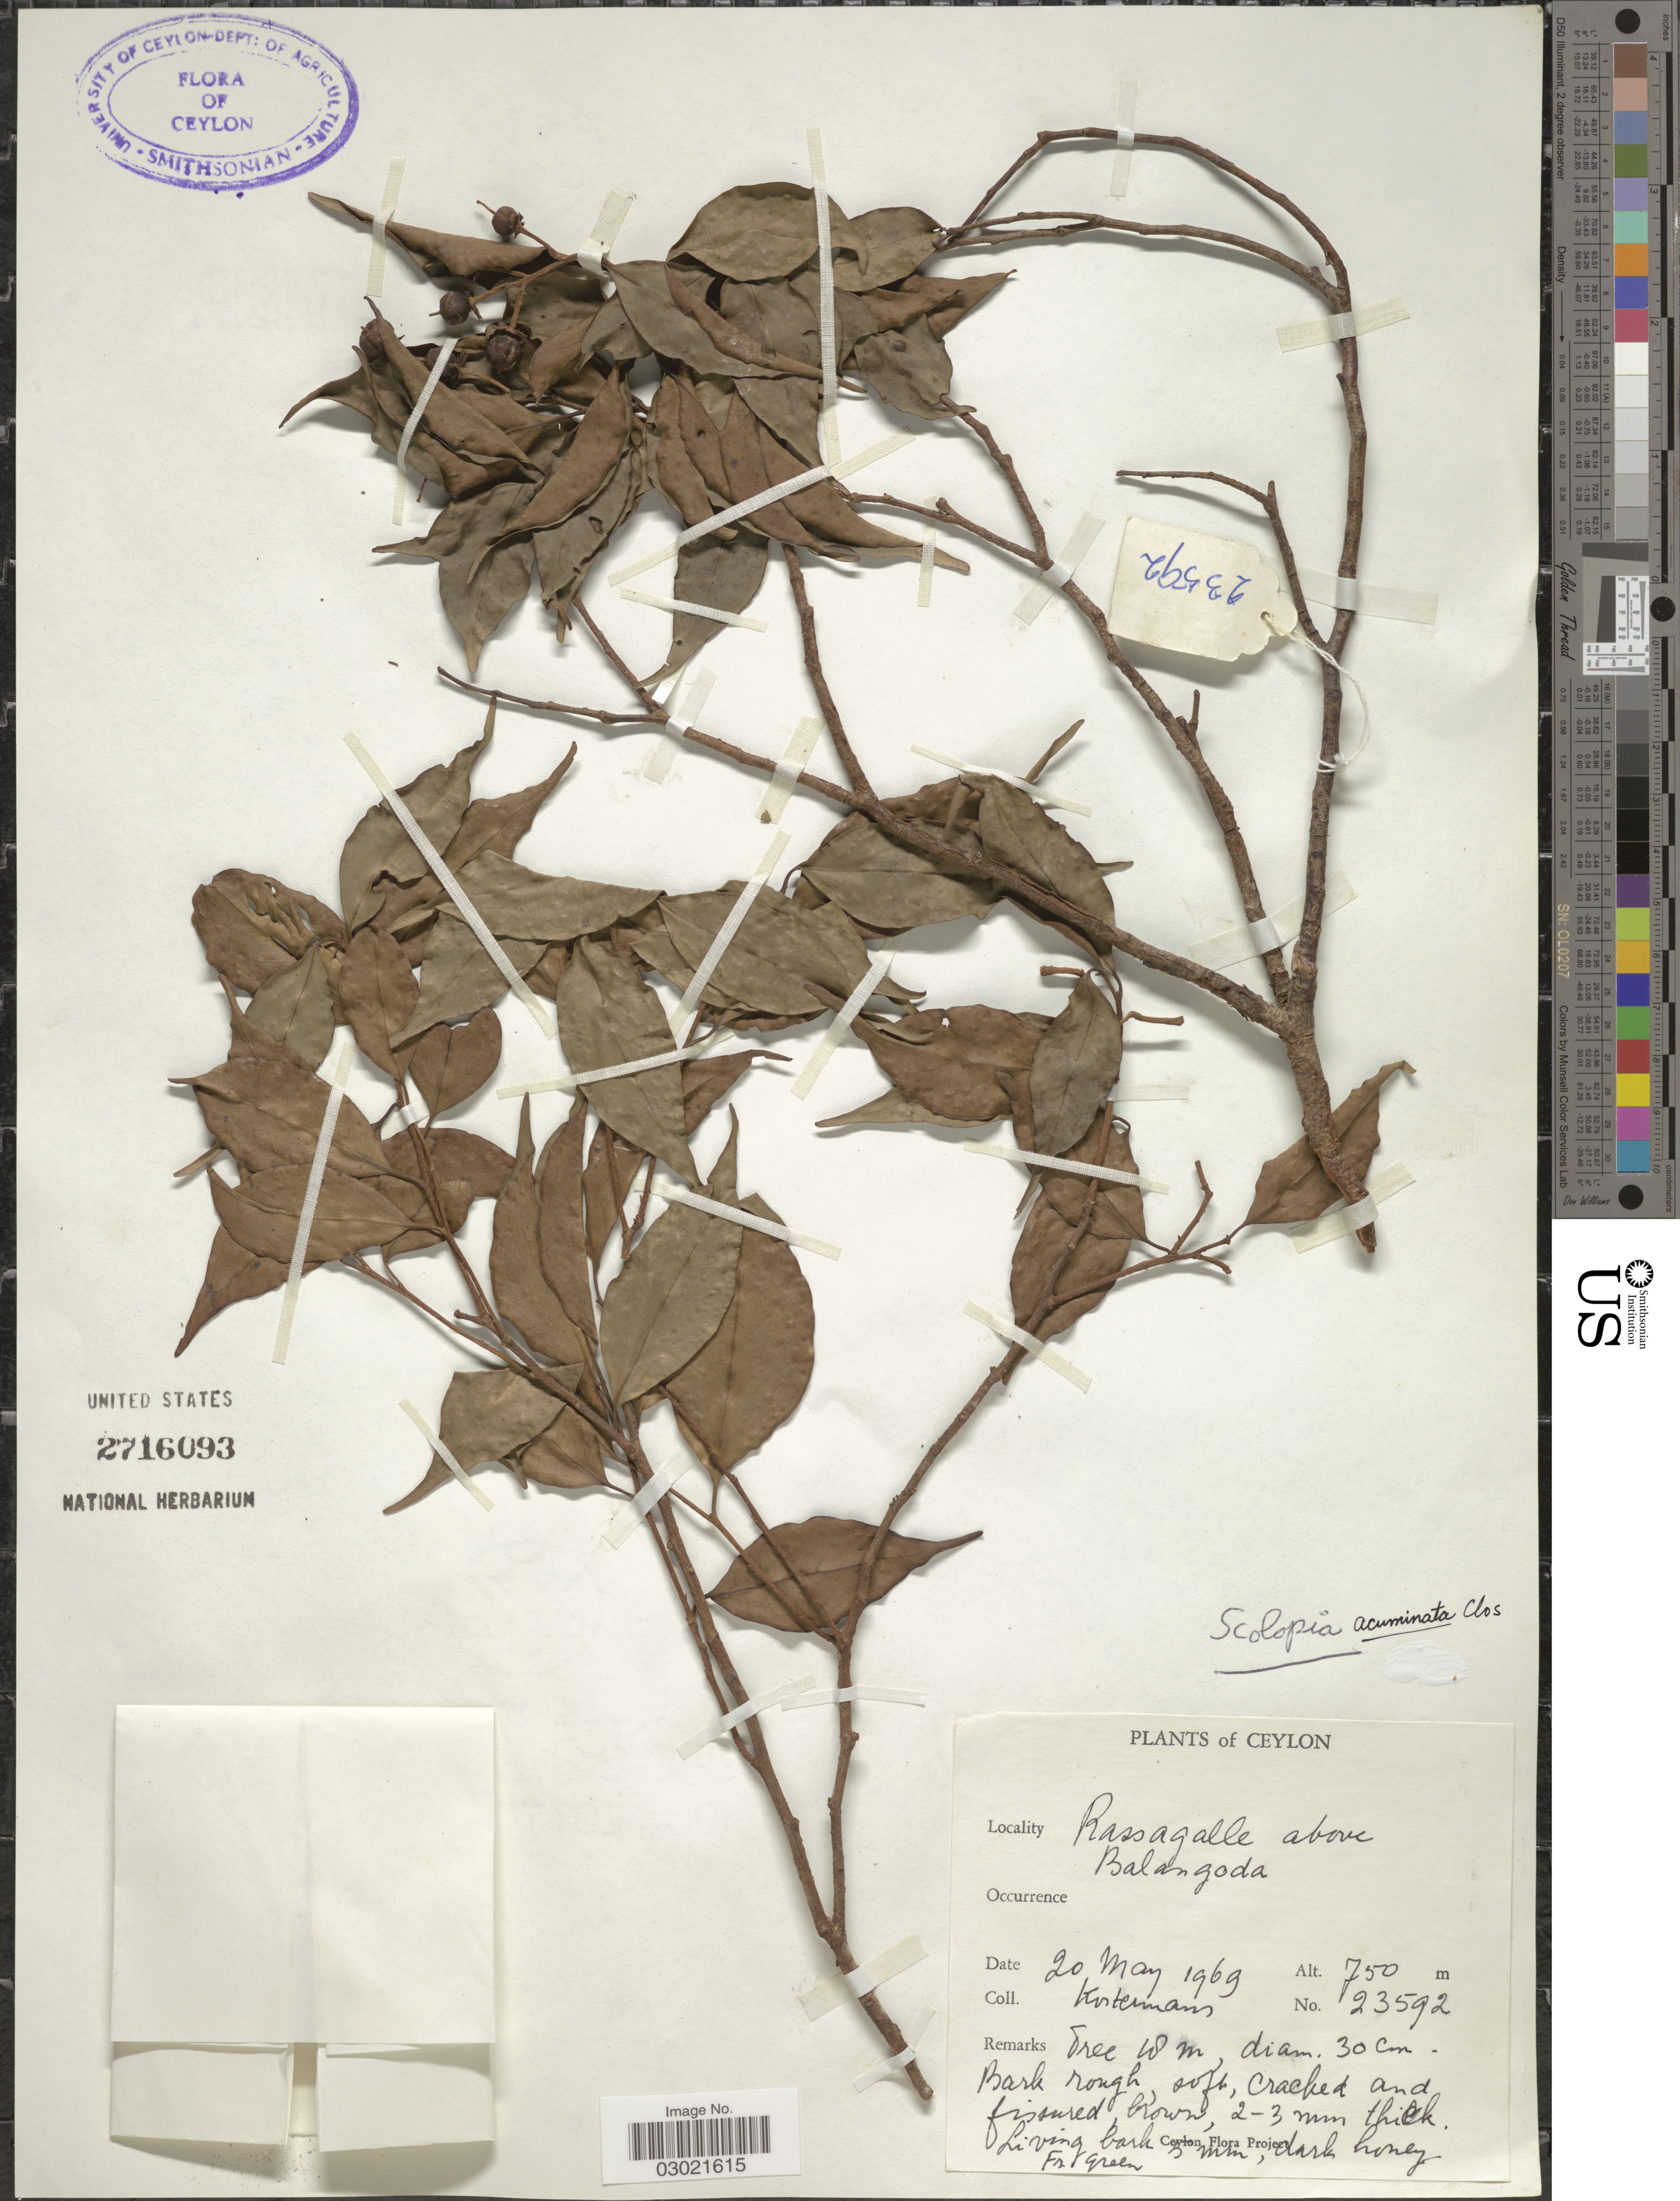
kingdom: Plantae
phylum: Tracheophyta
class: Magnoliopsida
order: Malpighiales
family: Salicaceae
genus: Scolopia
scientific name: Scolopia acuminata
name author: Clos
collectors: Kostermans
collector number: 23592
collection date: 1969-05-20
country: Sri Lanka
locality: Ceylon. Rassagalle above Balangoda.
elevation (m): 750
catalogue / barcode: US 2716093